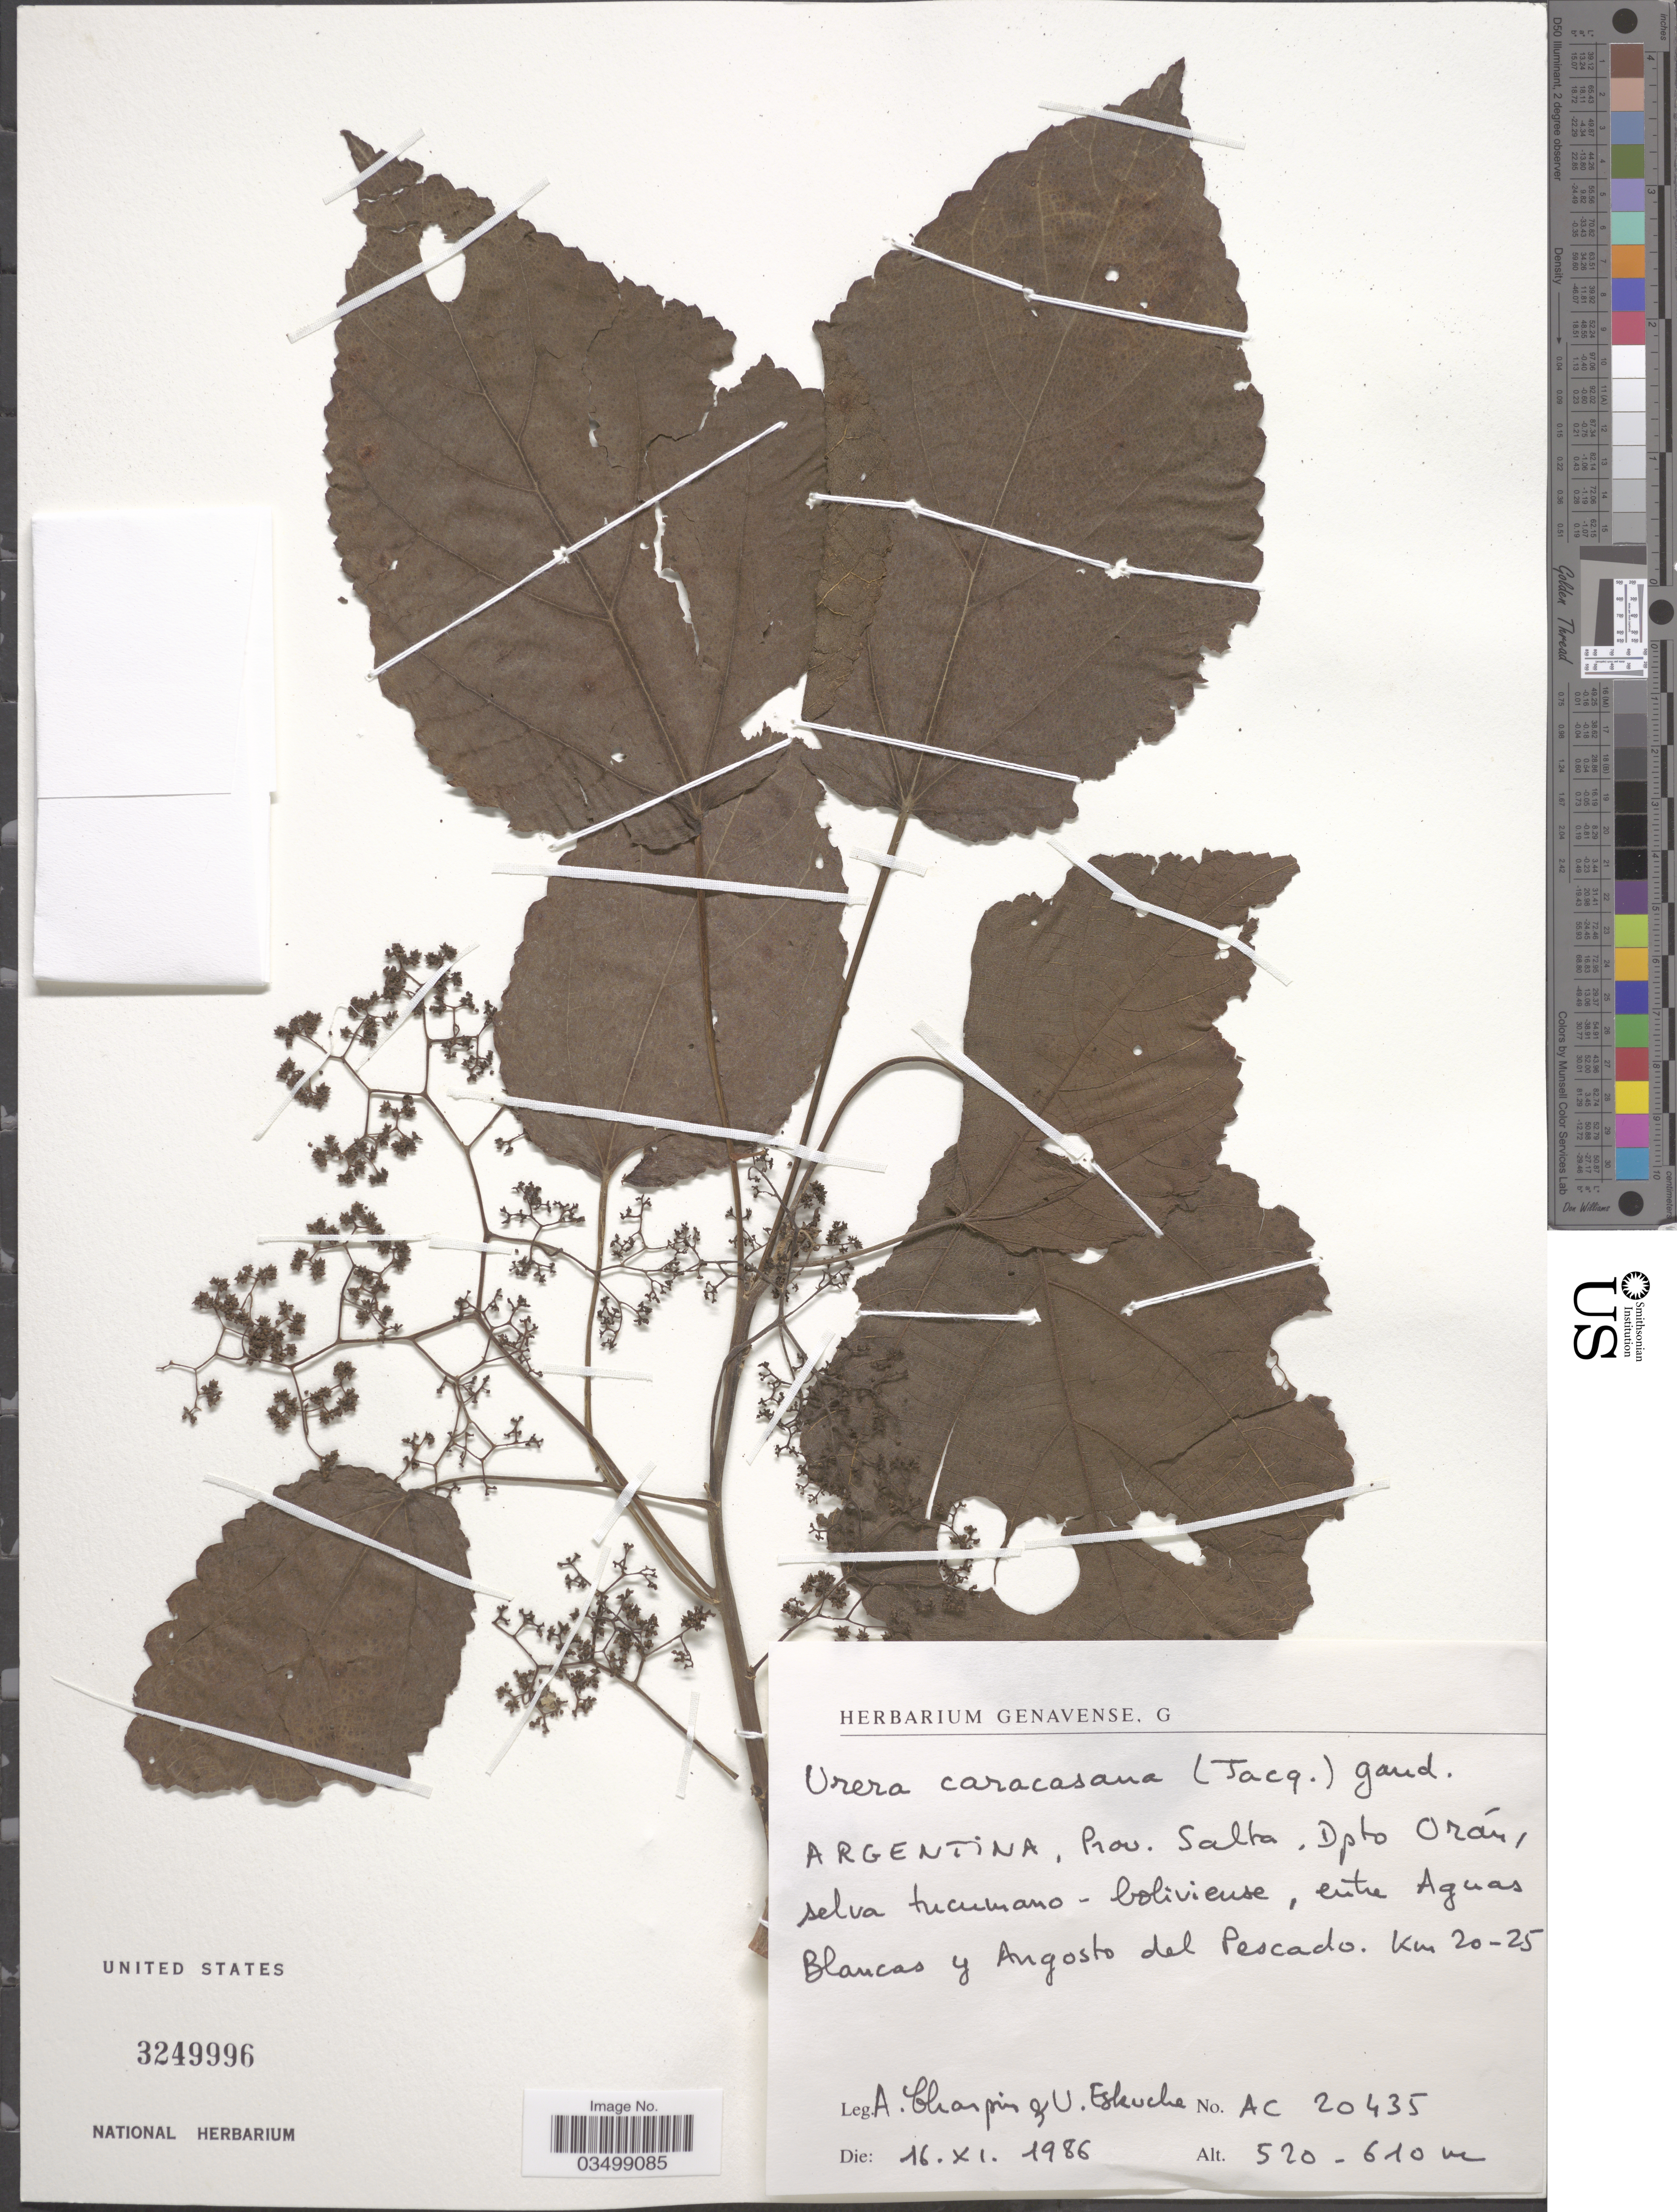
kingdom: Plantae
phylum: Tracheophyta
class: Magnoliopsida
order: Rosales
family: Urticaceae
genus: Urera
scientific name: Urera caracasana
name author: (Jacq.) Gaudich. ex Griseb.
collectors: A. Charpin & U. Eskuche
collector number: AC20435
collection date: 1986-11-16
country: Argentina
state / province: Salta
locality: Dpto Orán, selva tucumano - boliviense, entre Aguas Blancas y Augosto del Pescado. Km 20-25.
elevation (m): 520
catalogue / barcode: US 3249996